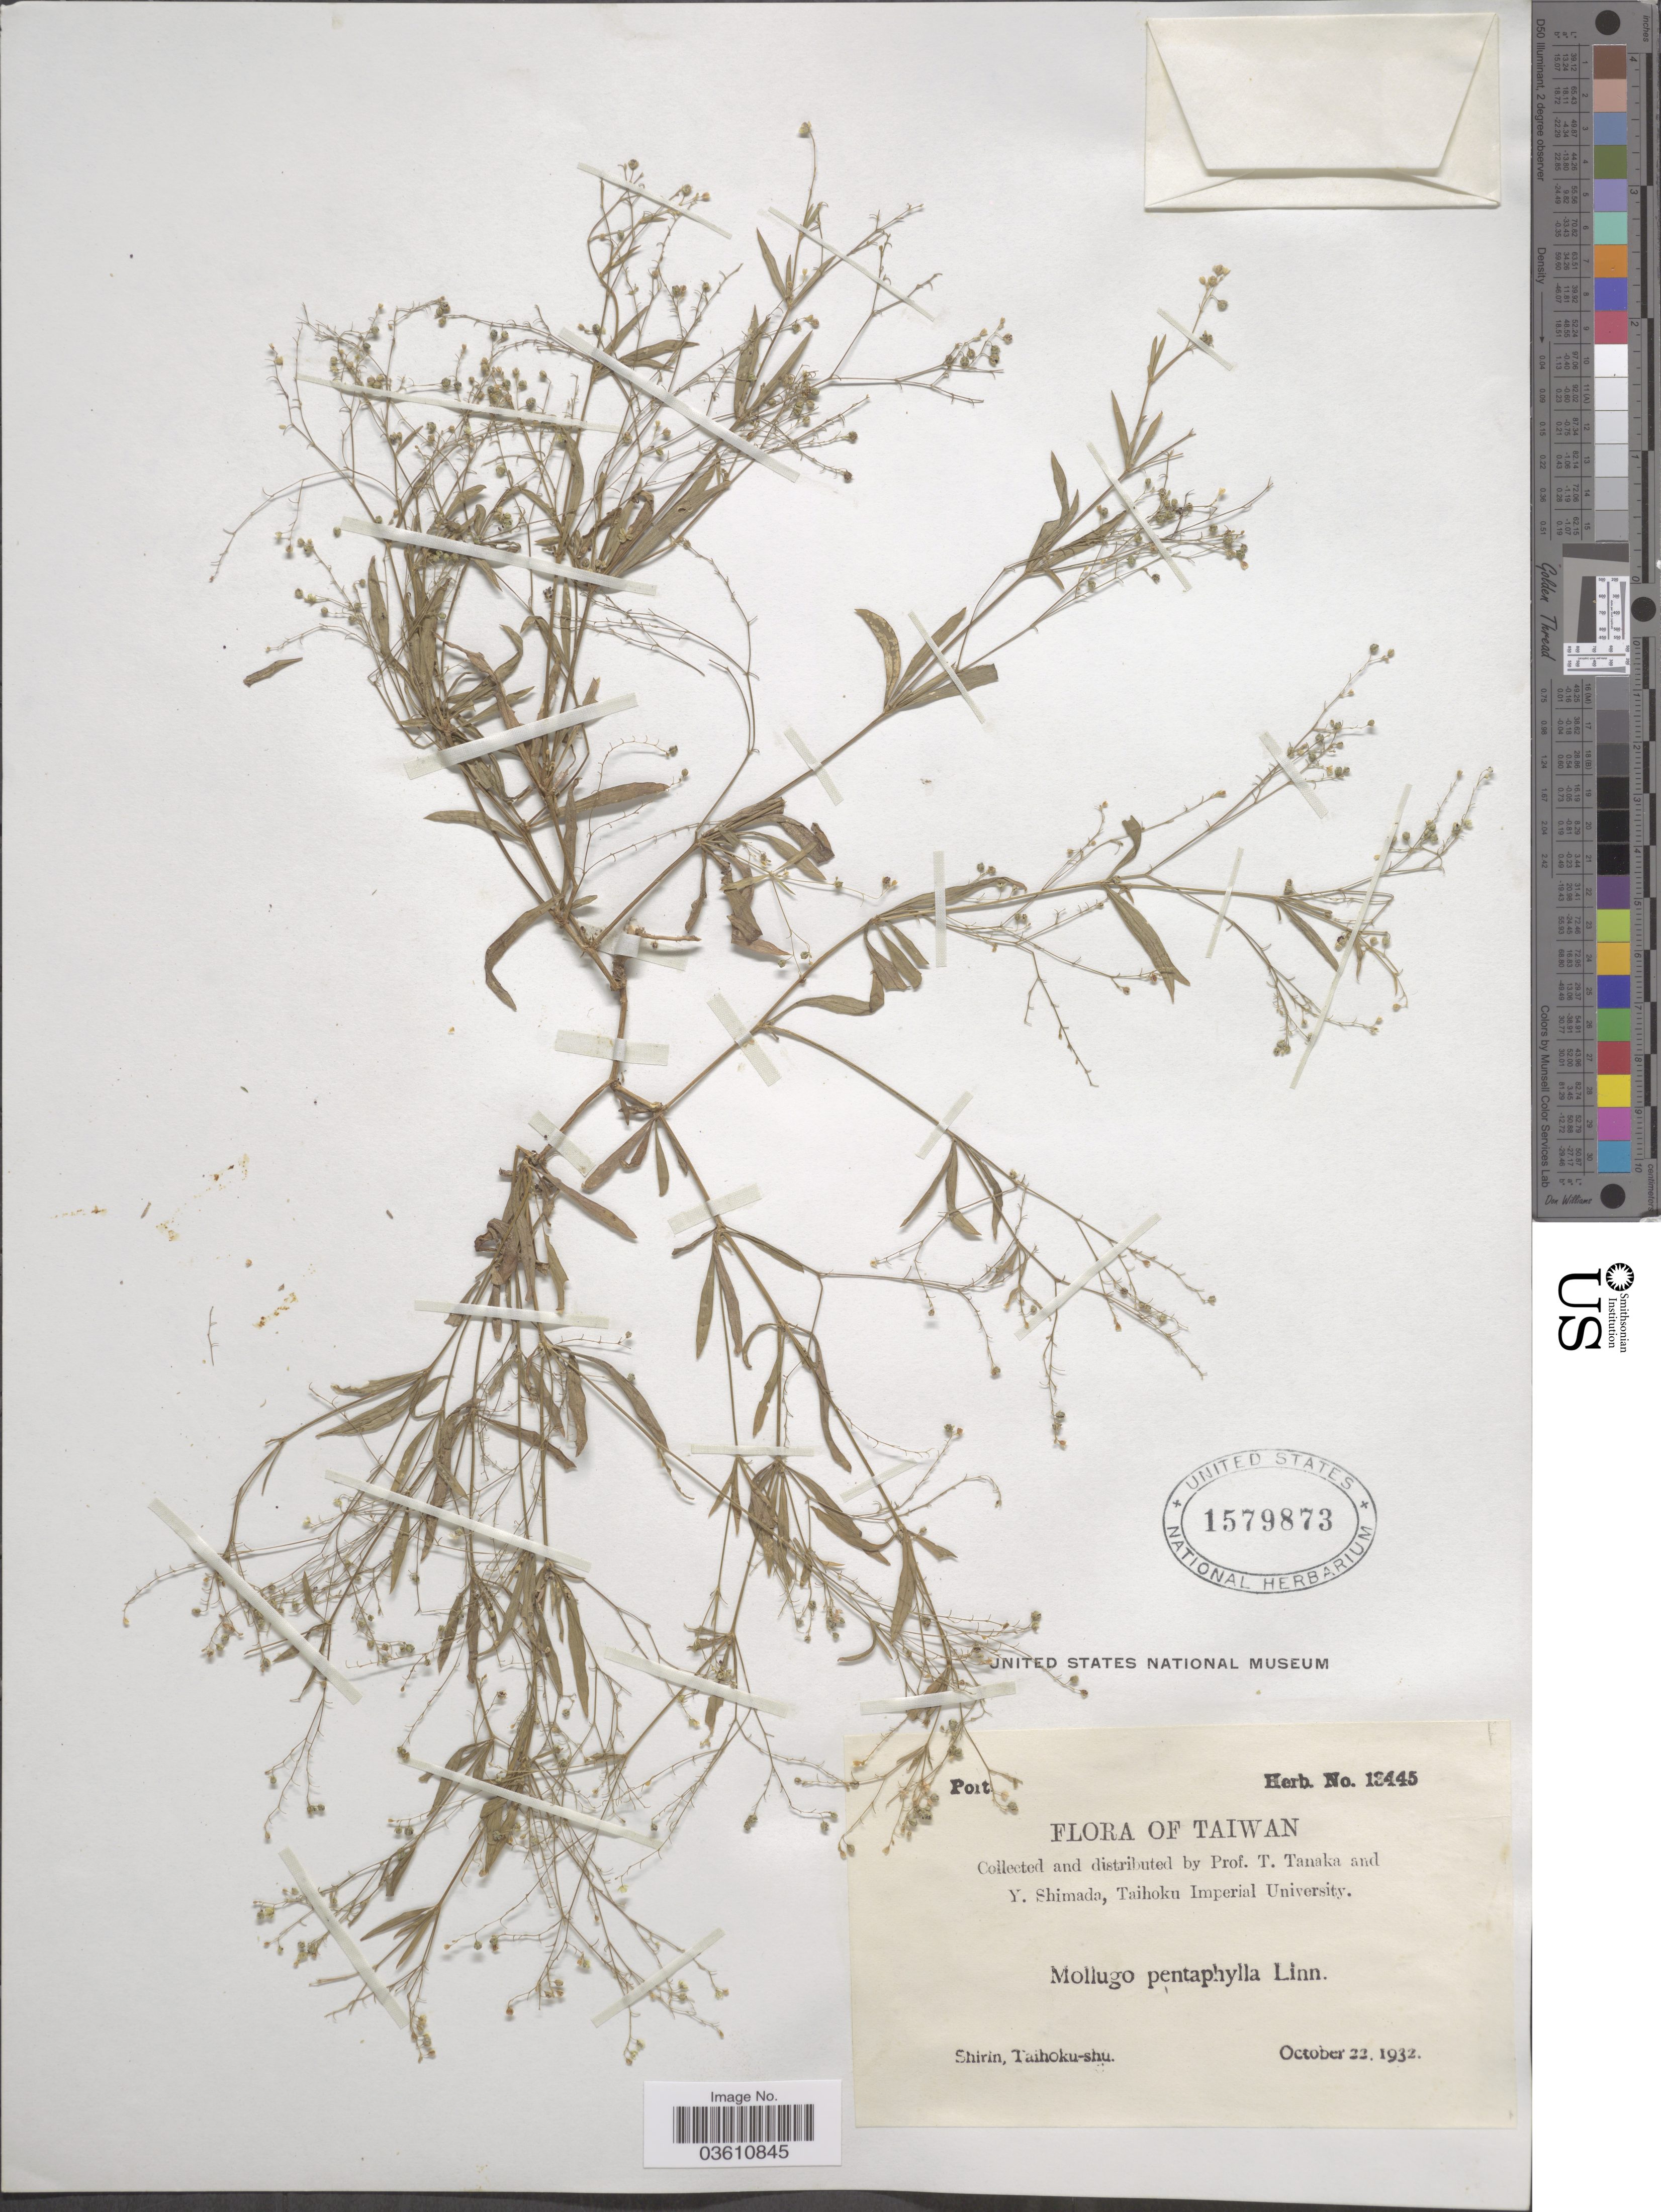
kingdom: Plantae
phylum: Tracheophyta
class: Magnoliopsida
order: Caryophyllales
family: Molluginaceae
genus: Trigastrotheca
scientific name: Trigastrotheca pentaphylla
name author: (L.) Thulin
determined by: Strong, Mark T., (BOT), Smithsonian Institution - National Museum of Natural History (UNITED STATES)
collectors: T. Tanaka & Y. Shimada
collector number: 13445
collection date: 1932-10-22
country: Taiwan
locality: Shirin, Taihoku-shu.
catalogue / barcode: US 1579873